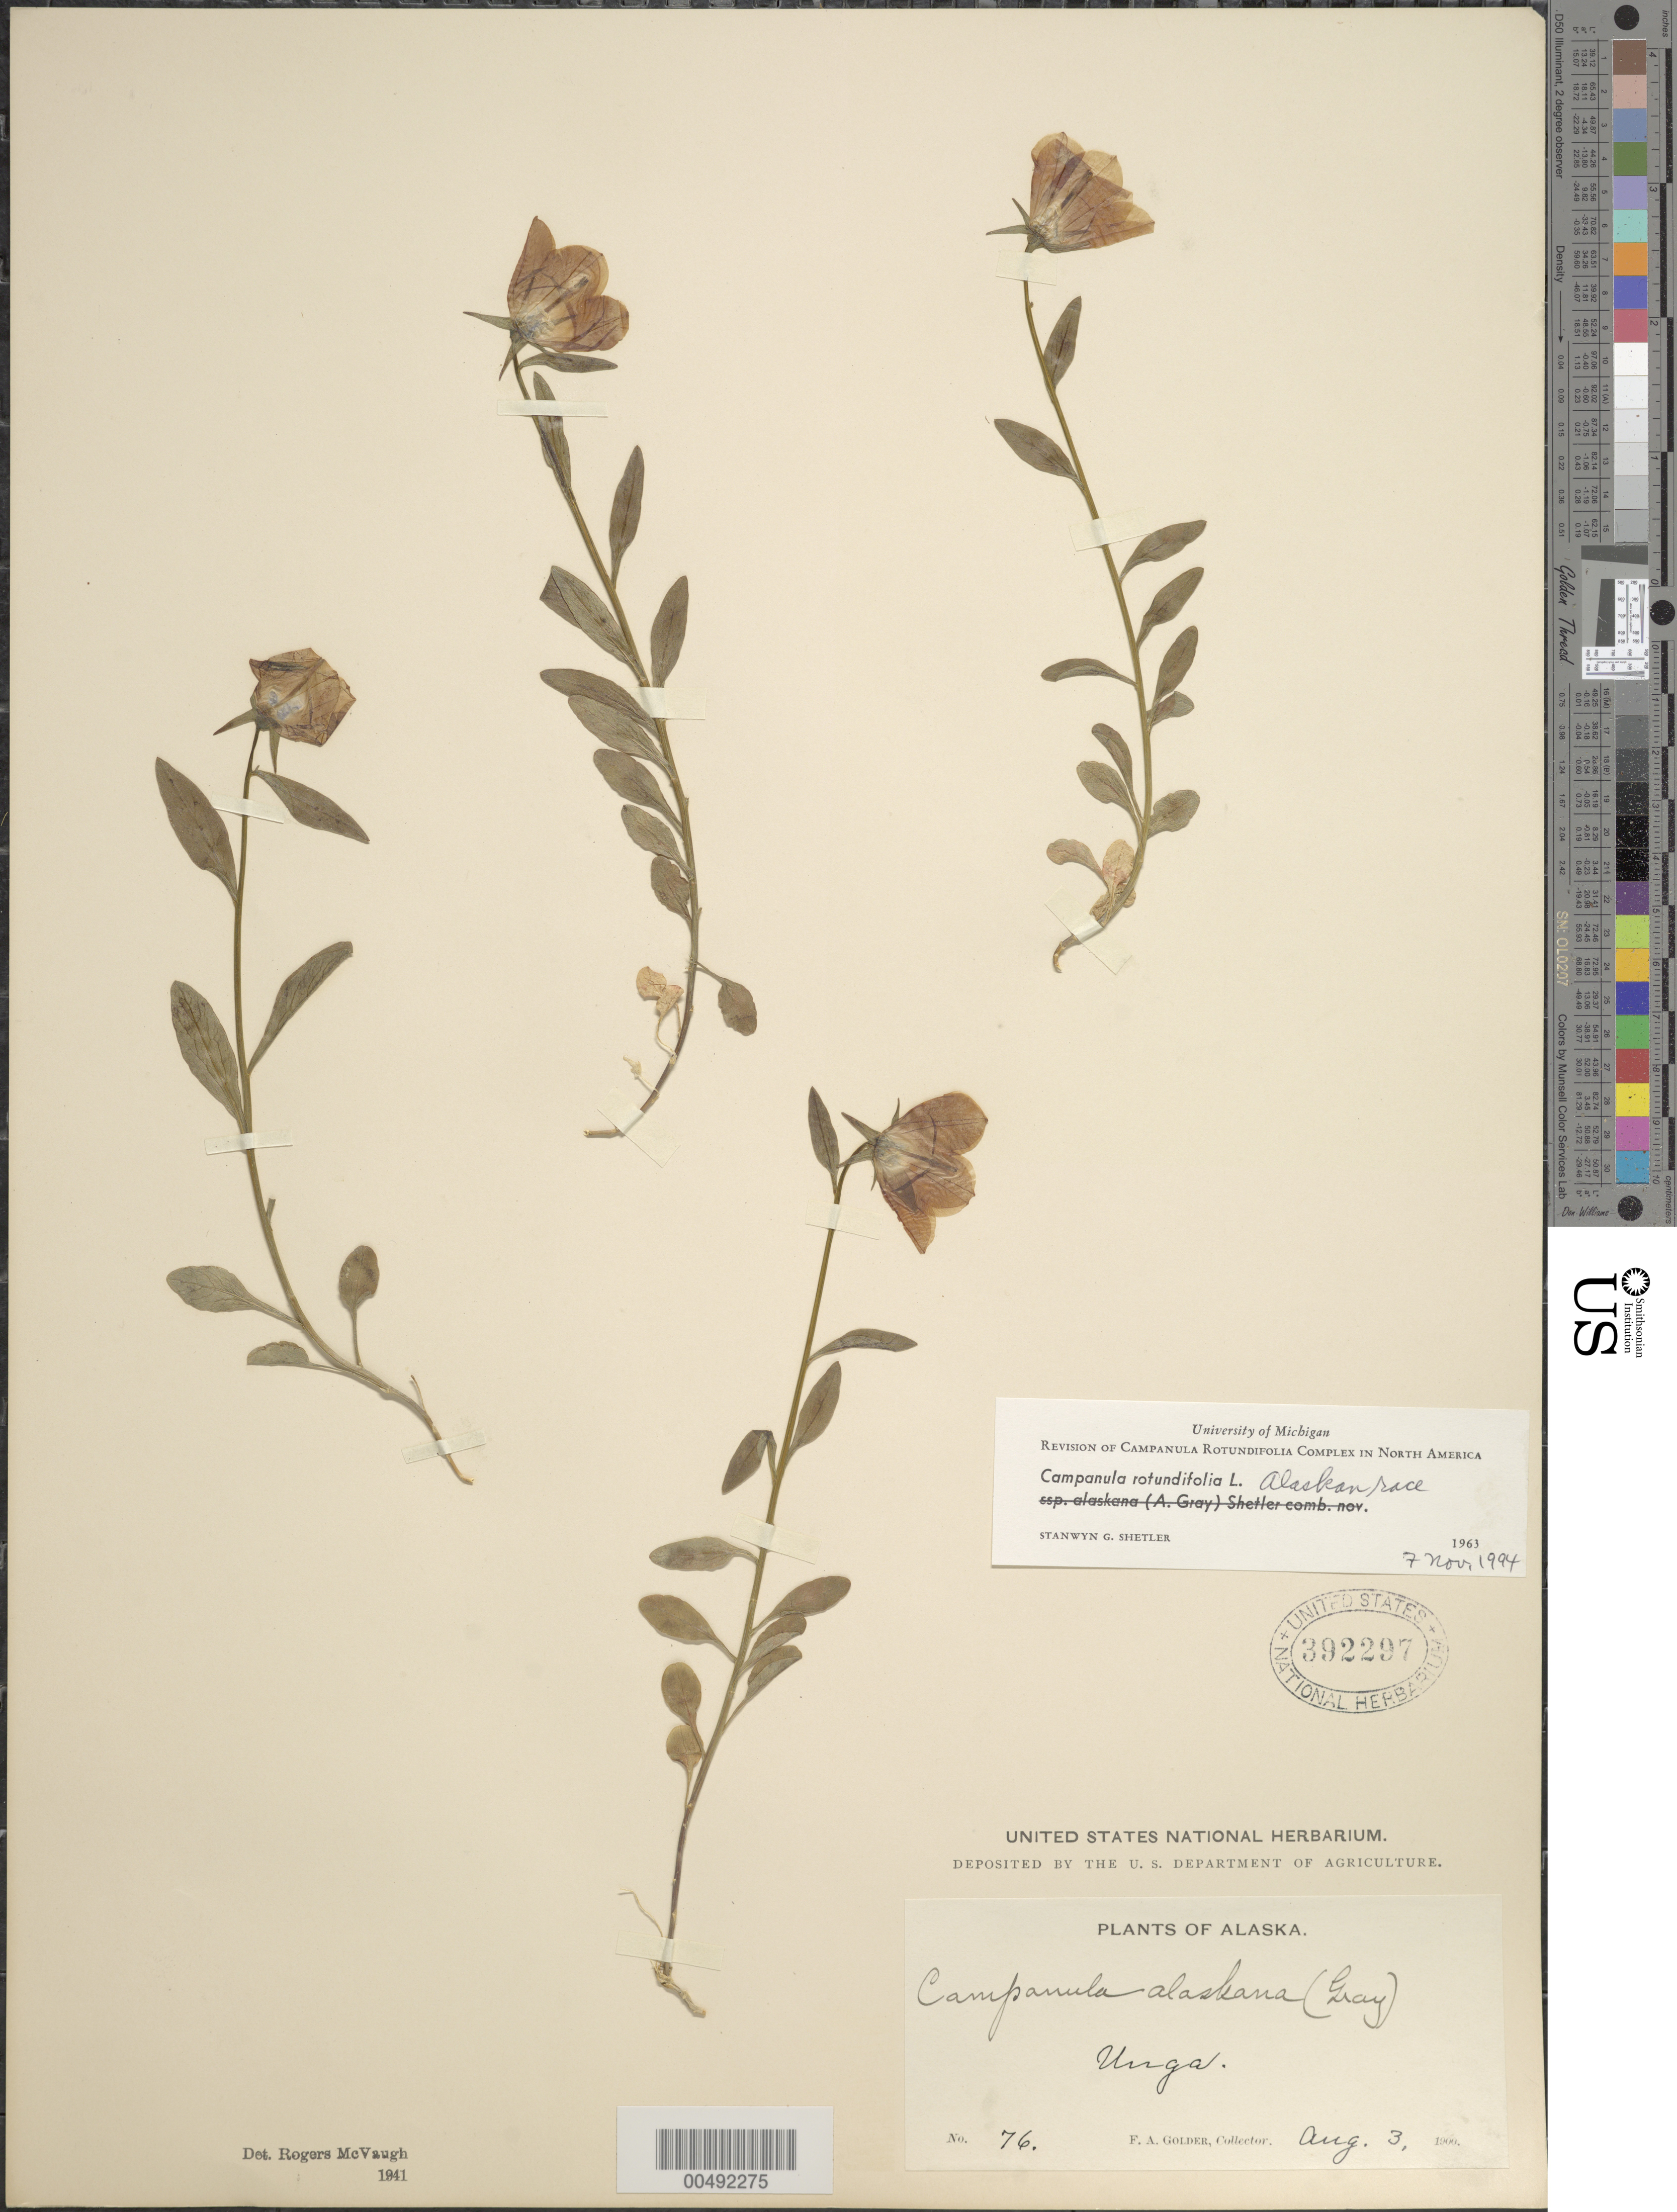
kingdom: Plantae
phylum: Tracheophyta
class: Magnoliopsida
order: Asterales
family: Campanulaceae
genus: Campanula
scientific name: Campanula rotundifolia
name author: L.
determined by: Shetler, Stanwyn G., (US), NMNH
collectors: F. Golder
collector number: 76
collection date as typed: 03 Aug 1900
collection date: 1900-08-03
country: United States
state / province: Alaska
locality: Unga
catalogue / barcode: US 392297